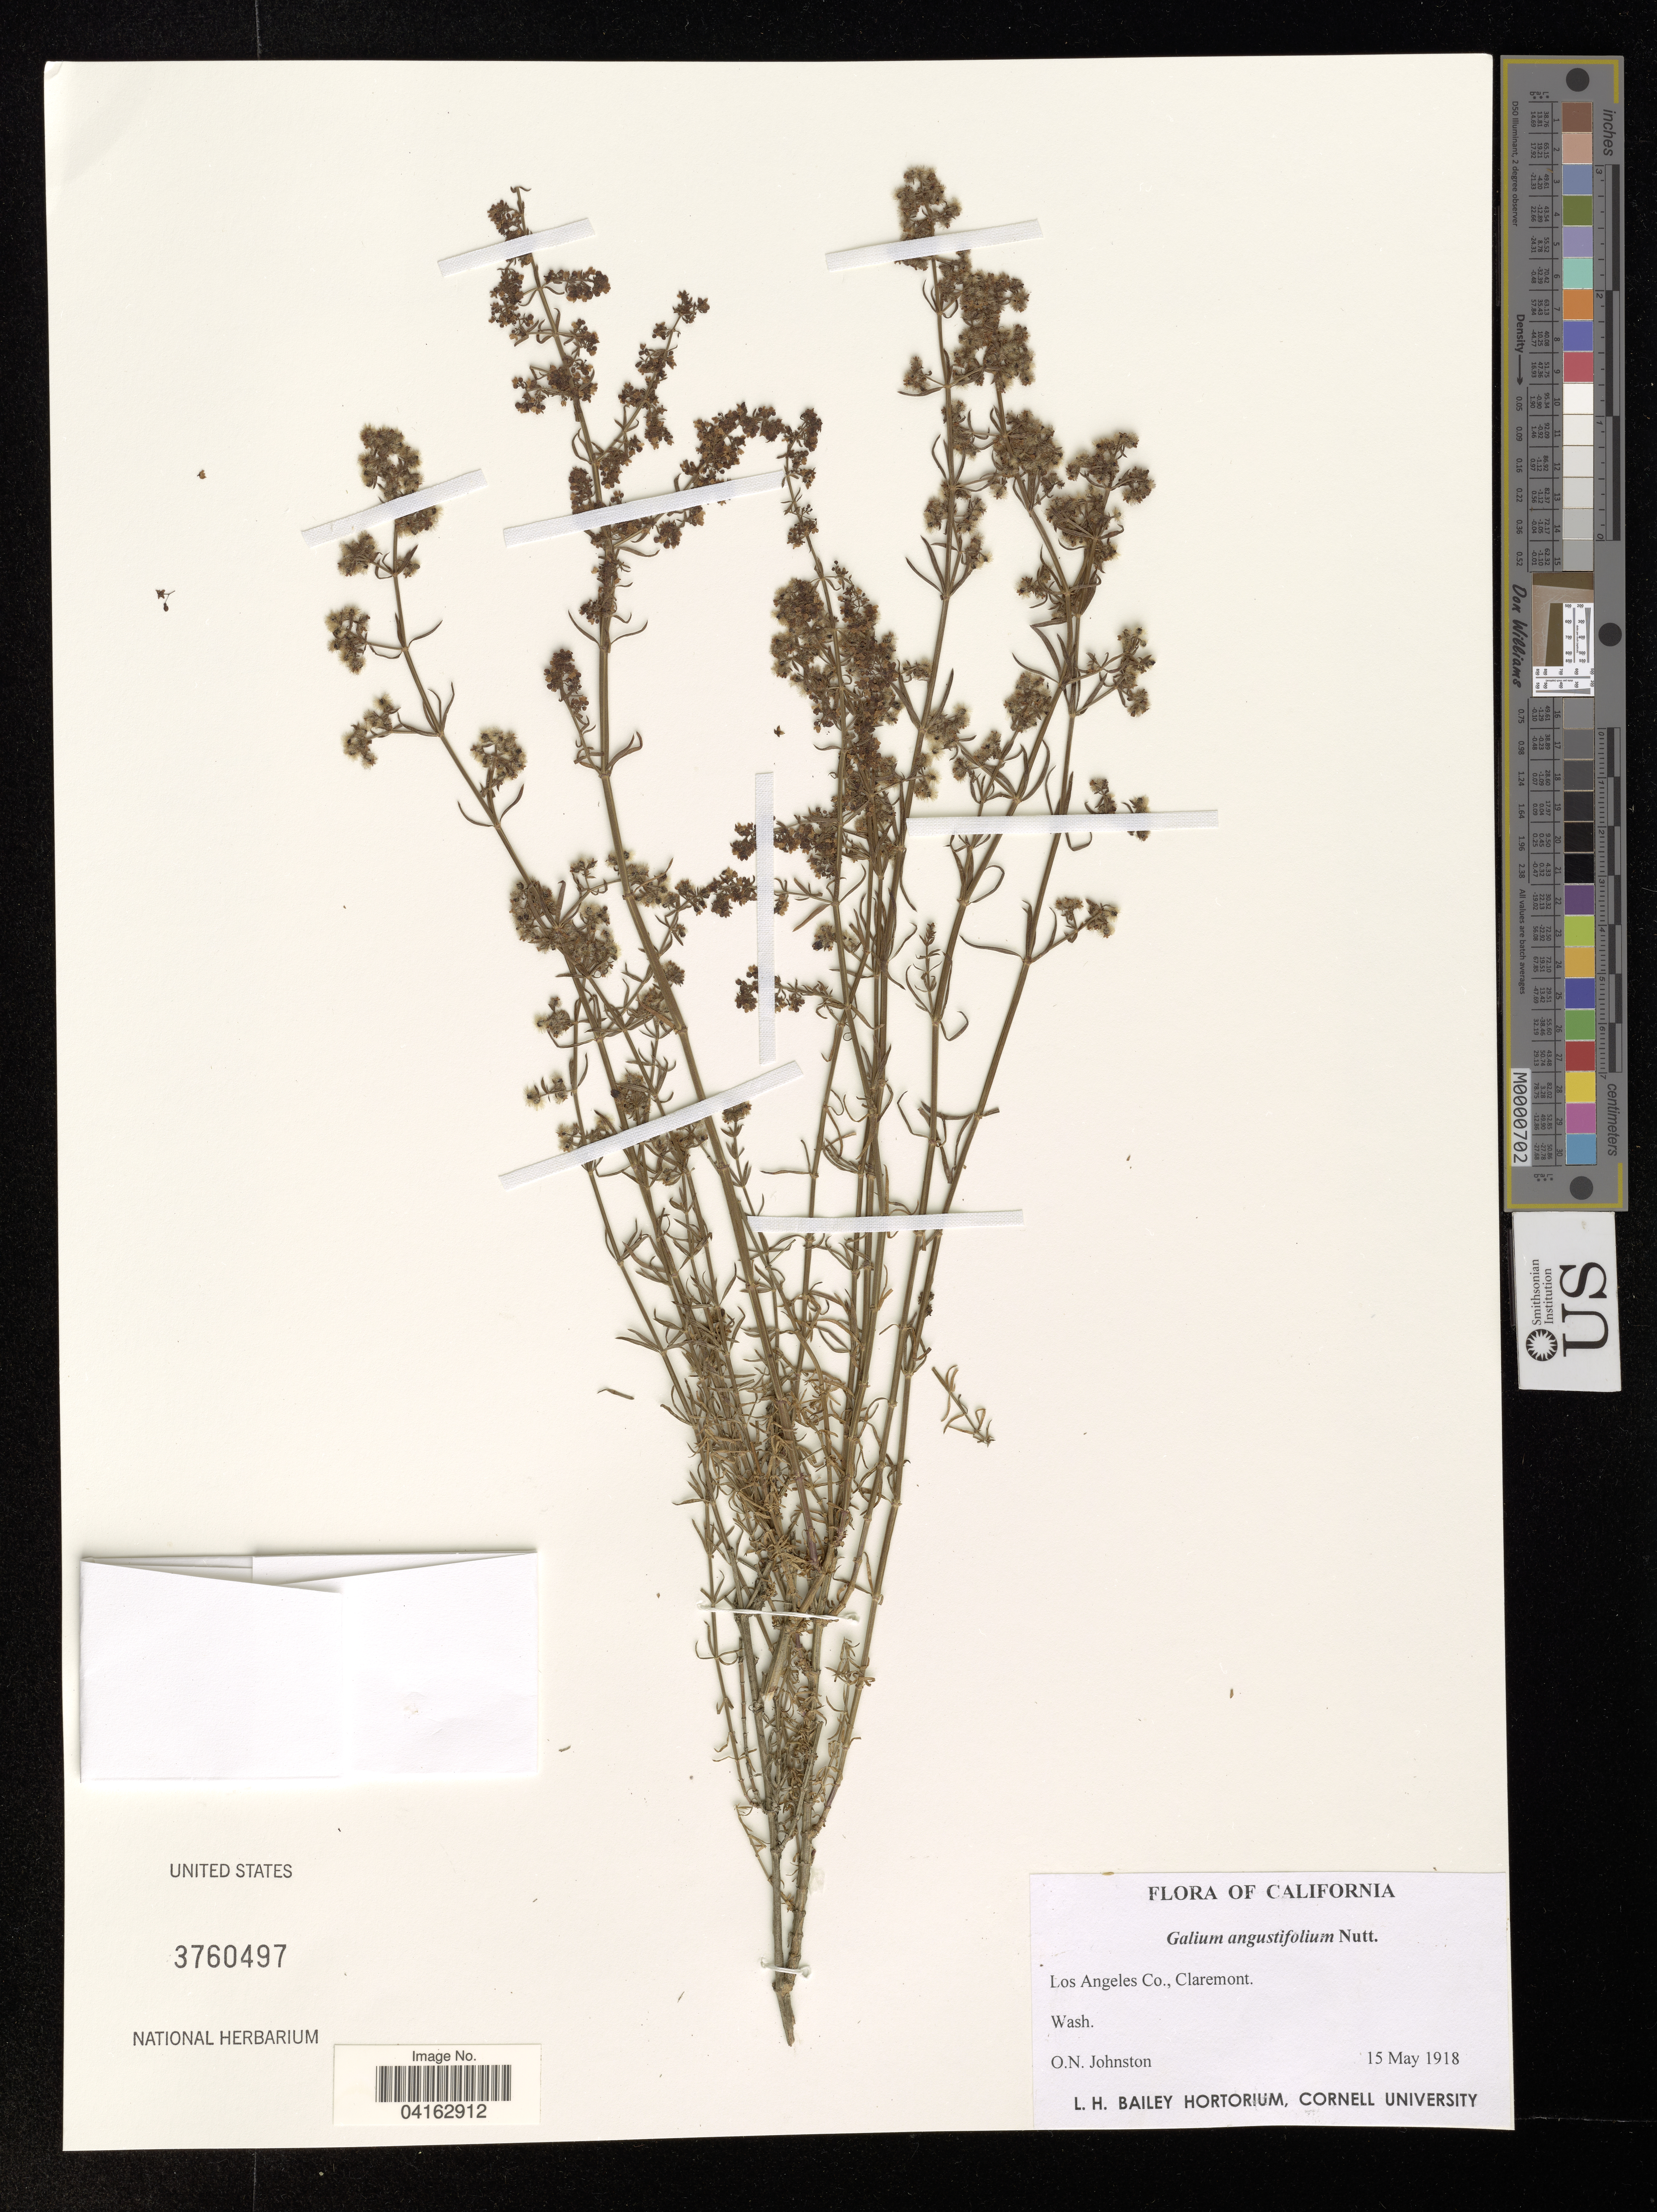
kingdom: Plantae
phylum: Tracheophyta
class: Magnoliopsida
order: Gentianales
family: Rubiaceae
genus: Galium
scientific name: Galium angustifolium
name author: Nutt.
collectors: O. Johnston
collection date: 1918-05-15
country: United States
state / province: California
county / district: Los Angeles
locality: Los Angeles Co., Claremont. Wash.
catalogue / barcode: US 3760497